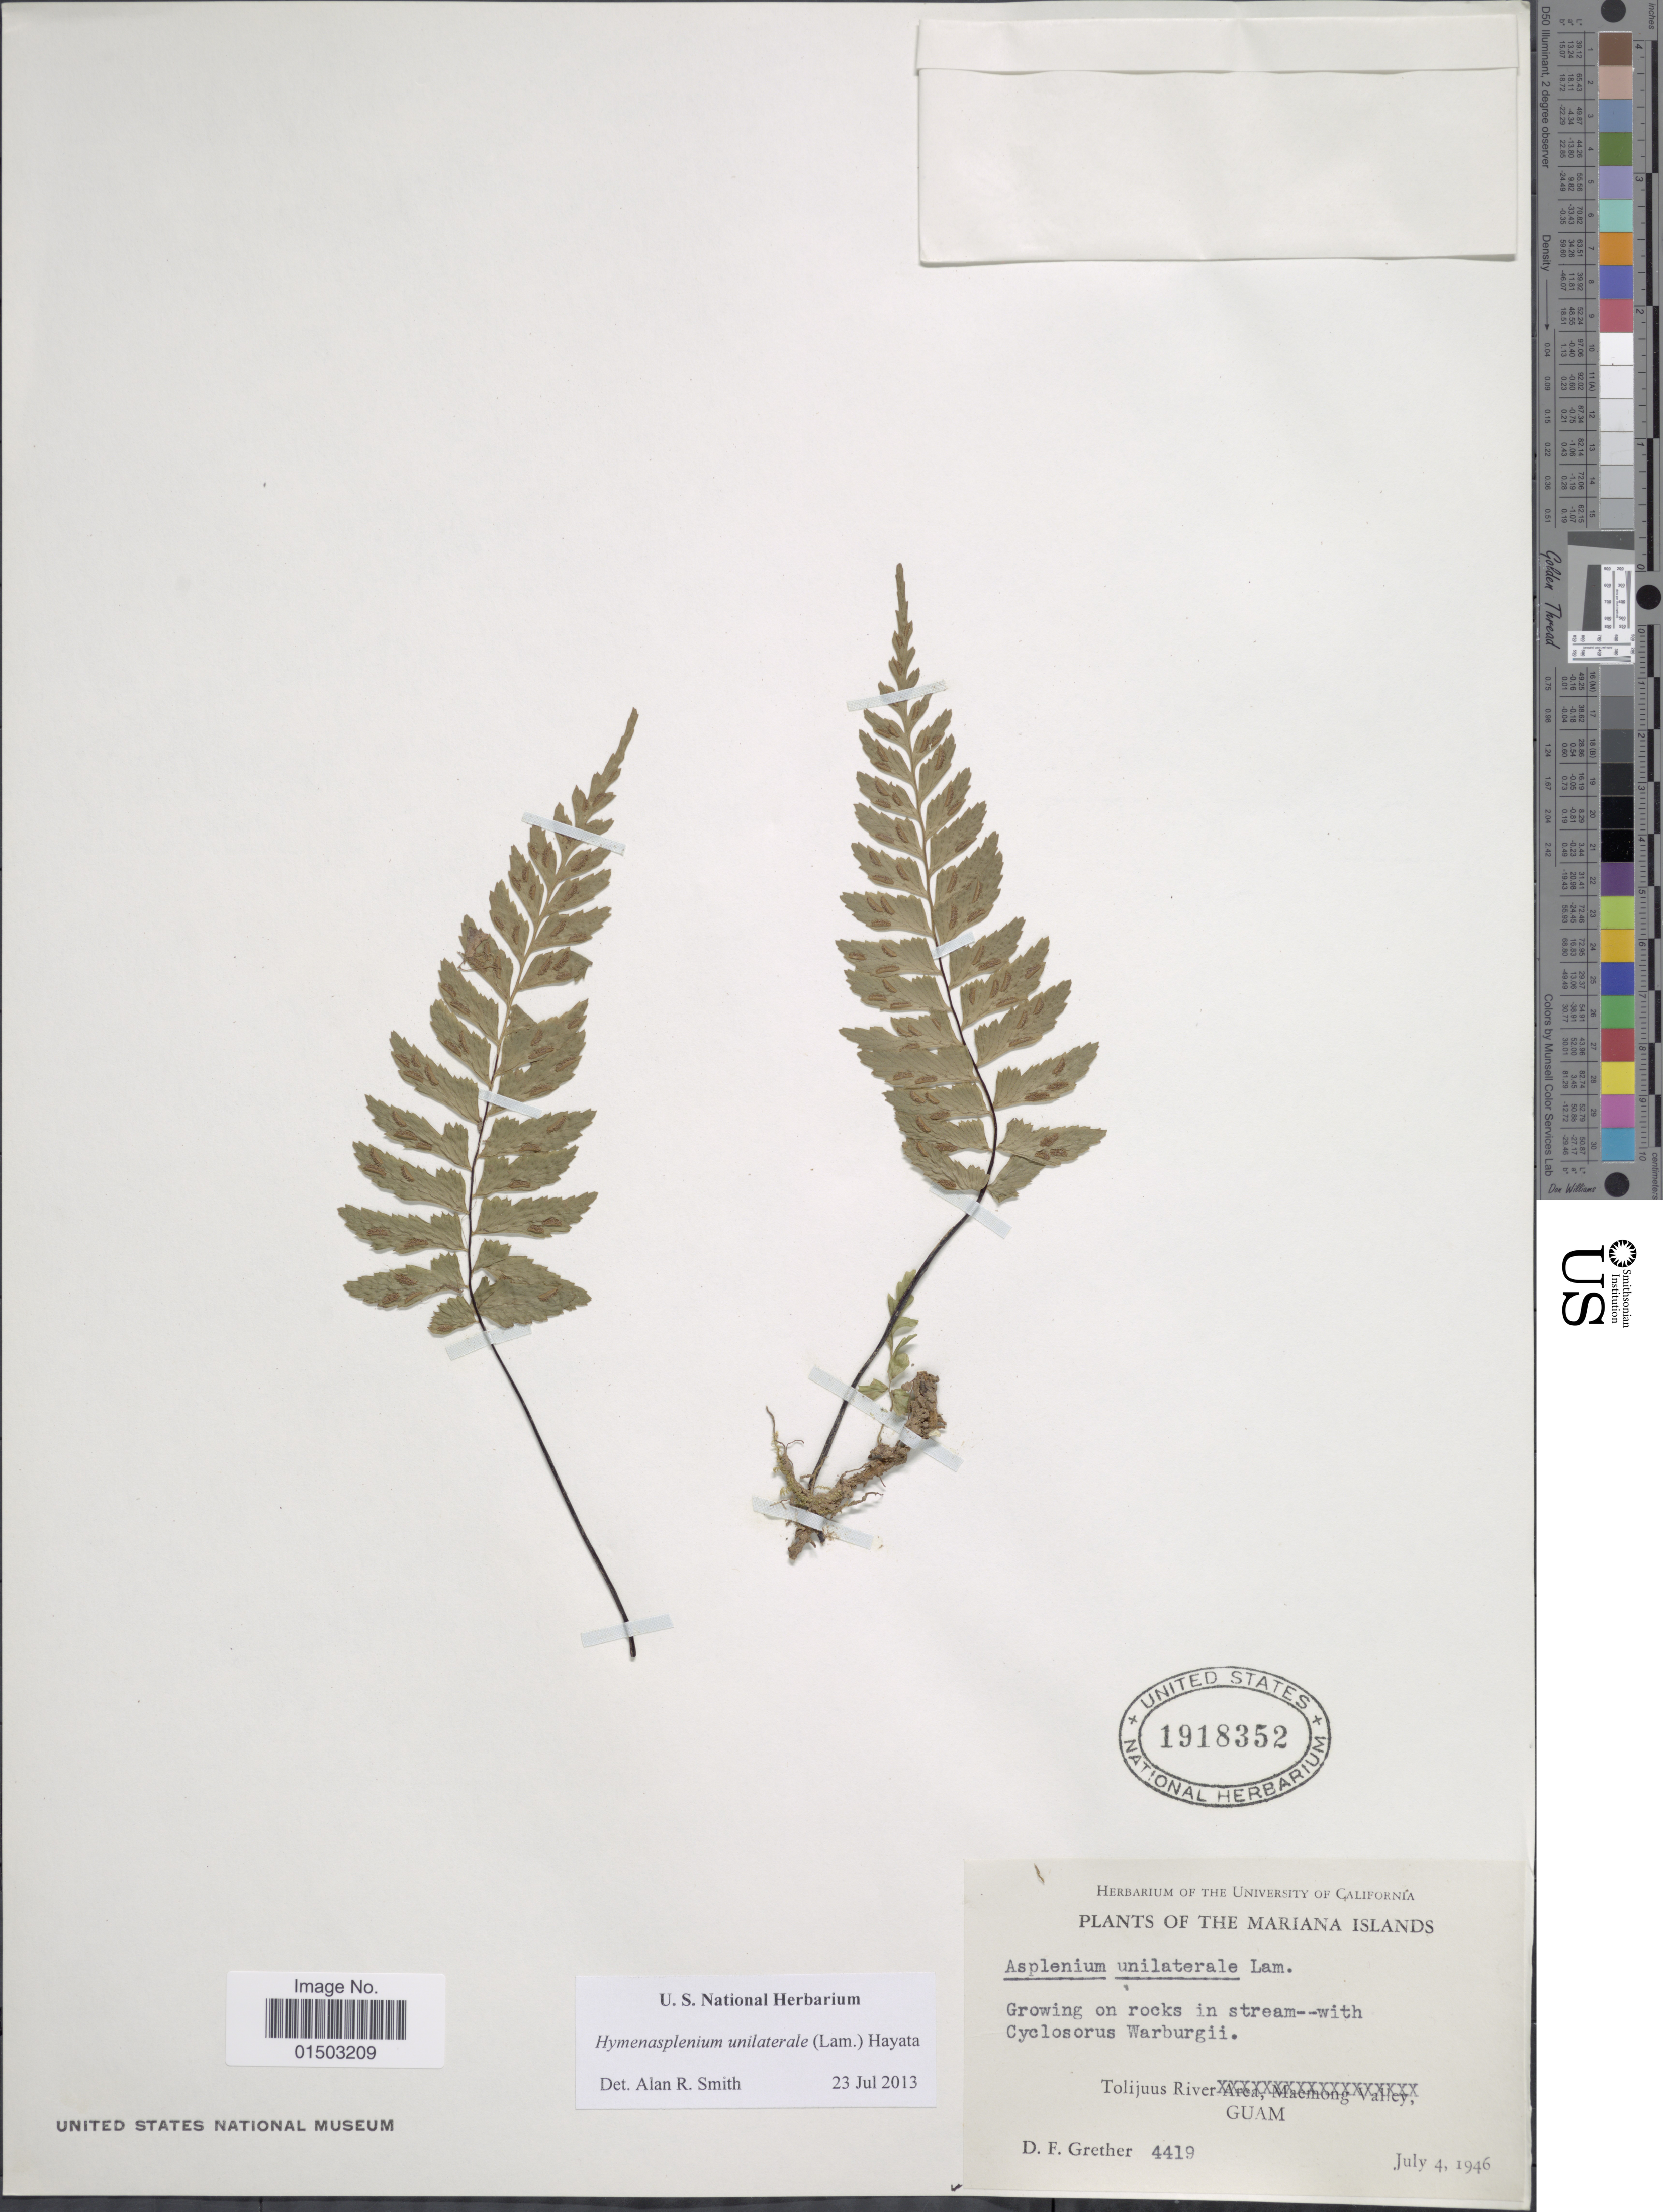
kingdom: Plantae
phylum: Tracheophyta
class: Polypodiopsida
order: Polypodiales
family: Aspleniaceae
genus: Hymenasplenium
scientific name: Hymenasplenium unilaterale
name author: (Lam.) Hayata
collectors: D. F. Grether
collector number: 4419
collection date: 1946-07-04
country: Guam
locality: Mariana Islands. Tolijuus River, Guam.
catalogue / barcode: US 1918352